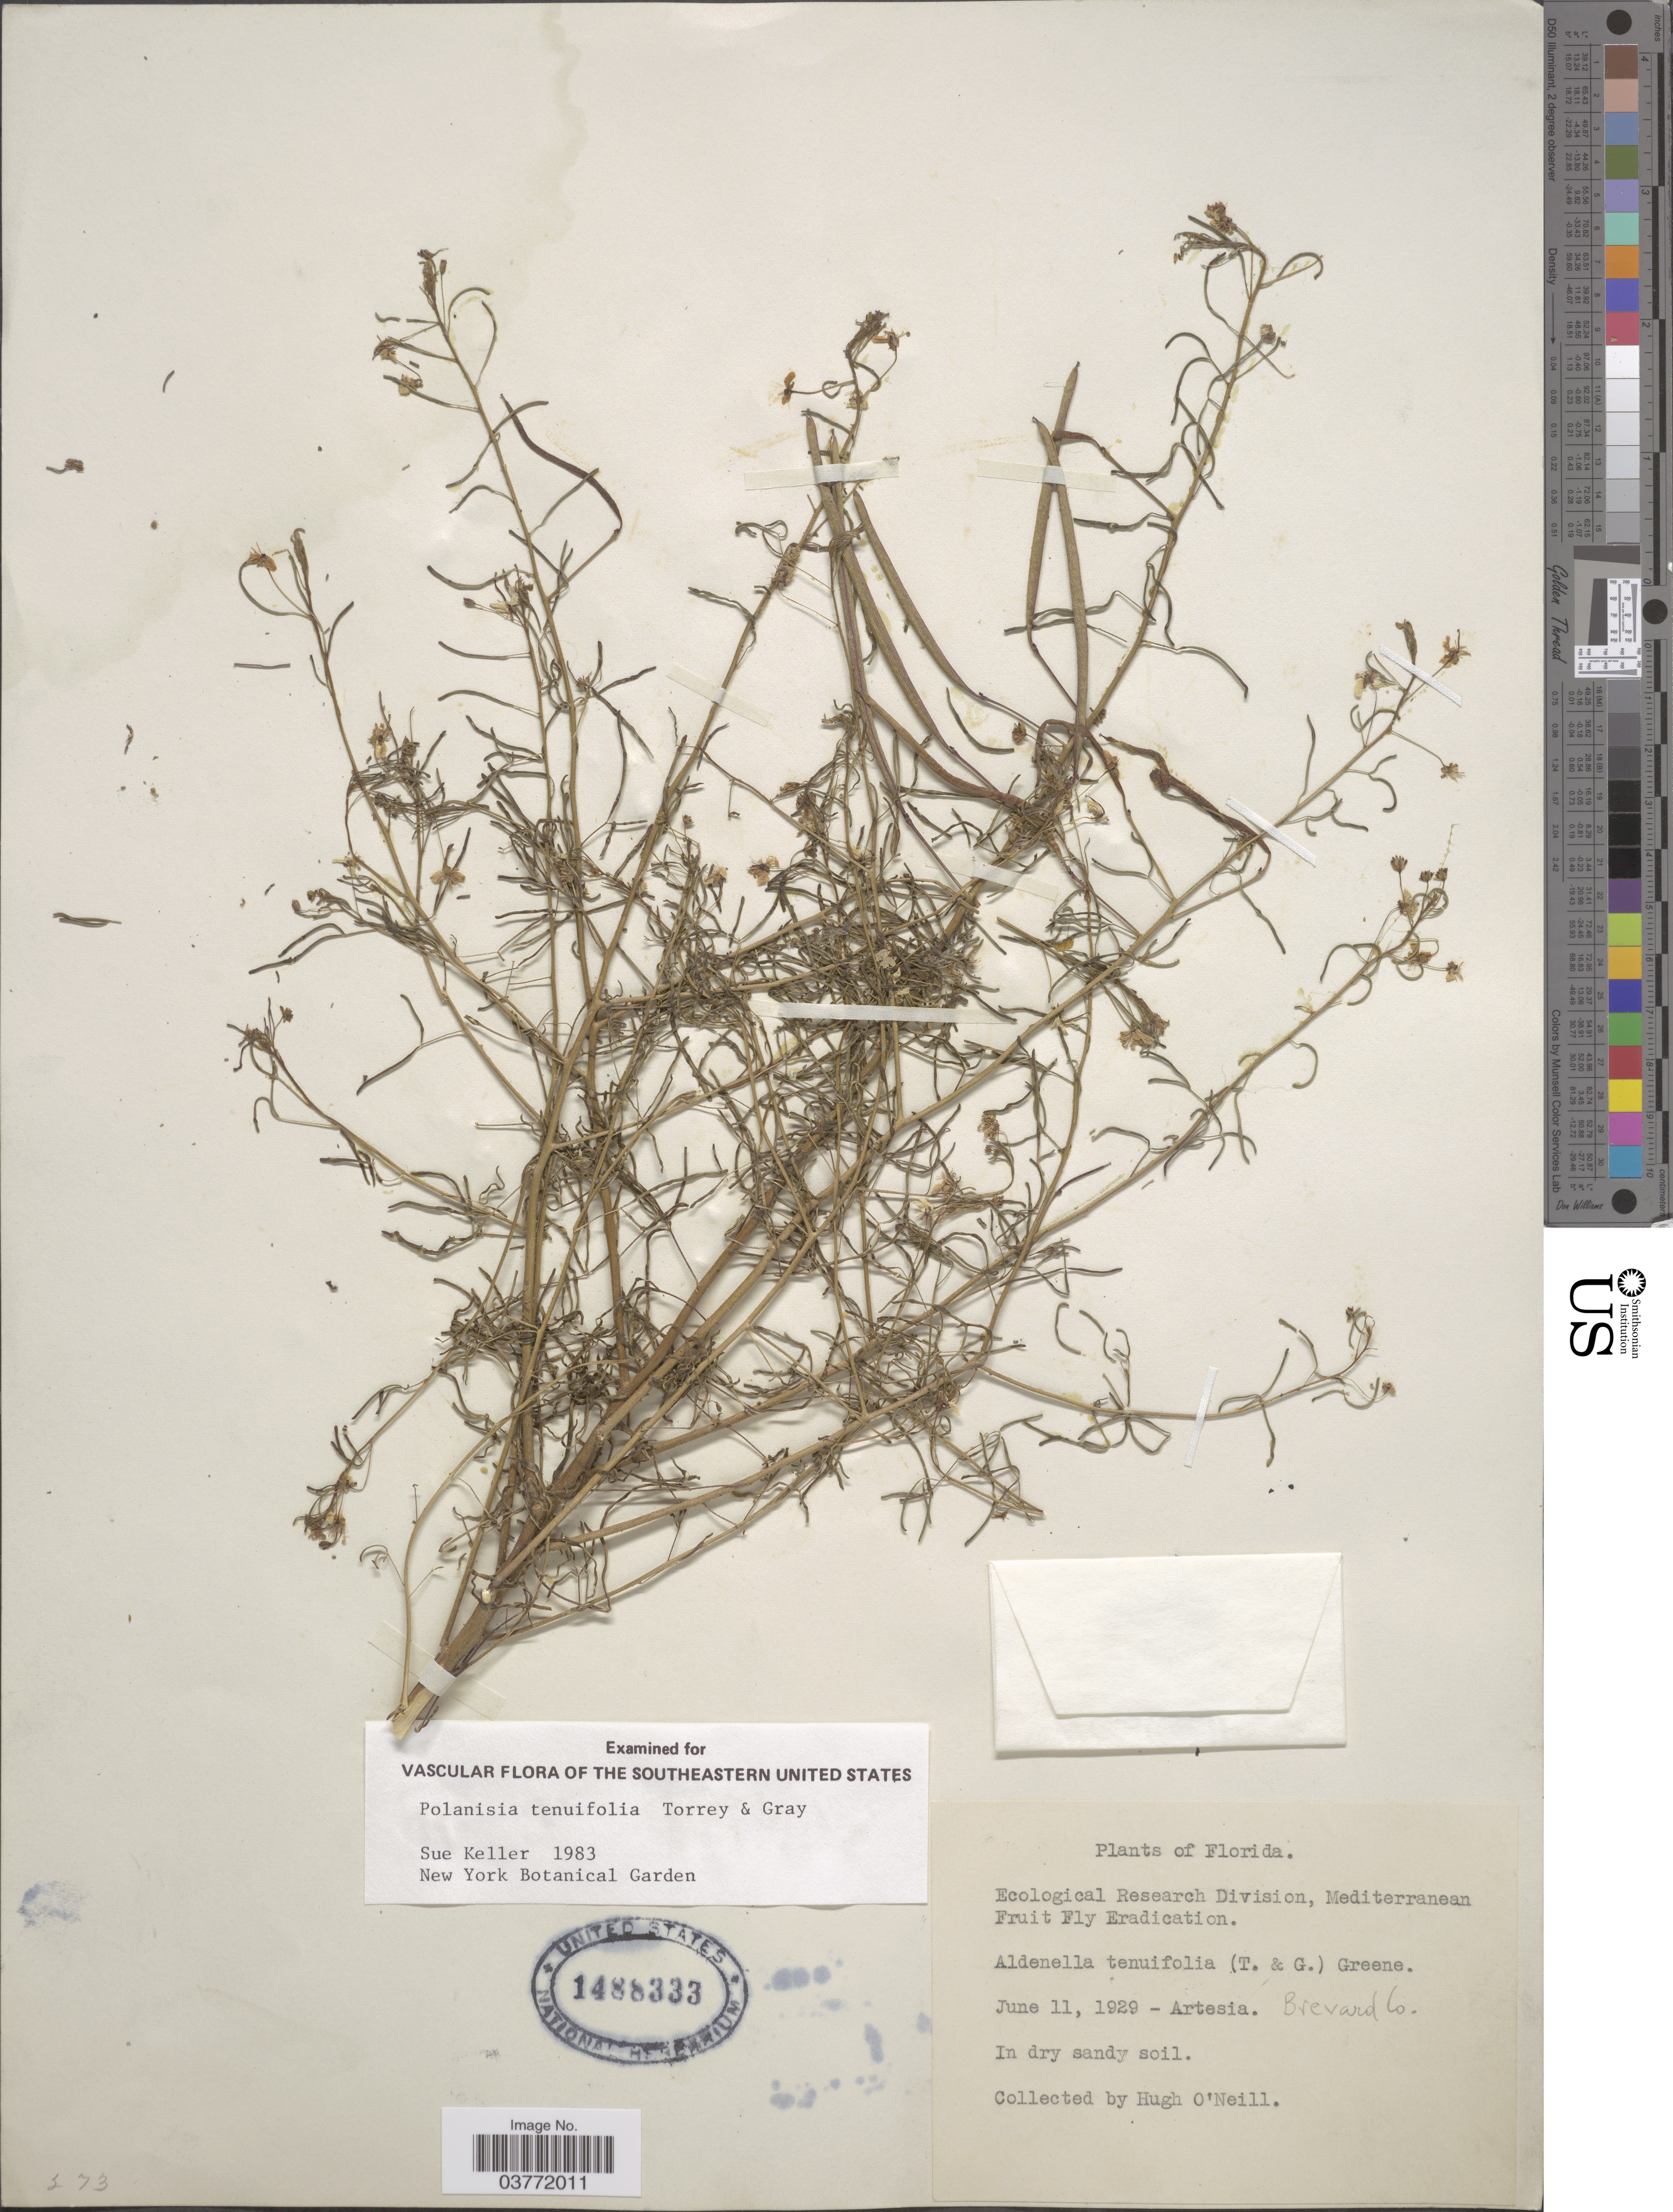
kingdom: Plantae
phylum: Tracheophyta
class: Magnoliopsida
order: Brassicales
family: Cleomaceae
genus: Polanisia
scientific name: Polanisia tenuifolia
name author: Torr. & A. Gray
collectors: H. O'Neill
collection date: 1929-06-11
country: United States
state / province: Florida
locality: Artesia. Brevard Co.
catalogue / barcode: US 1488333